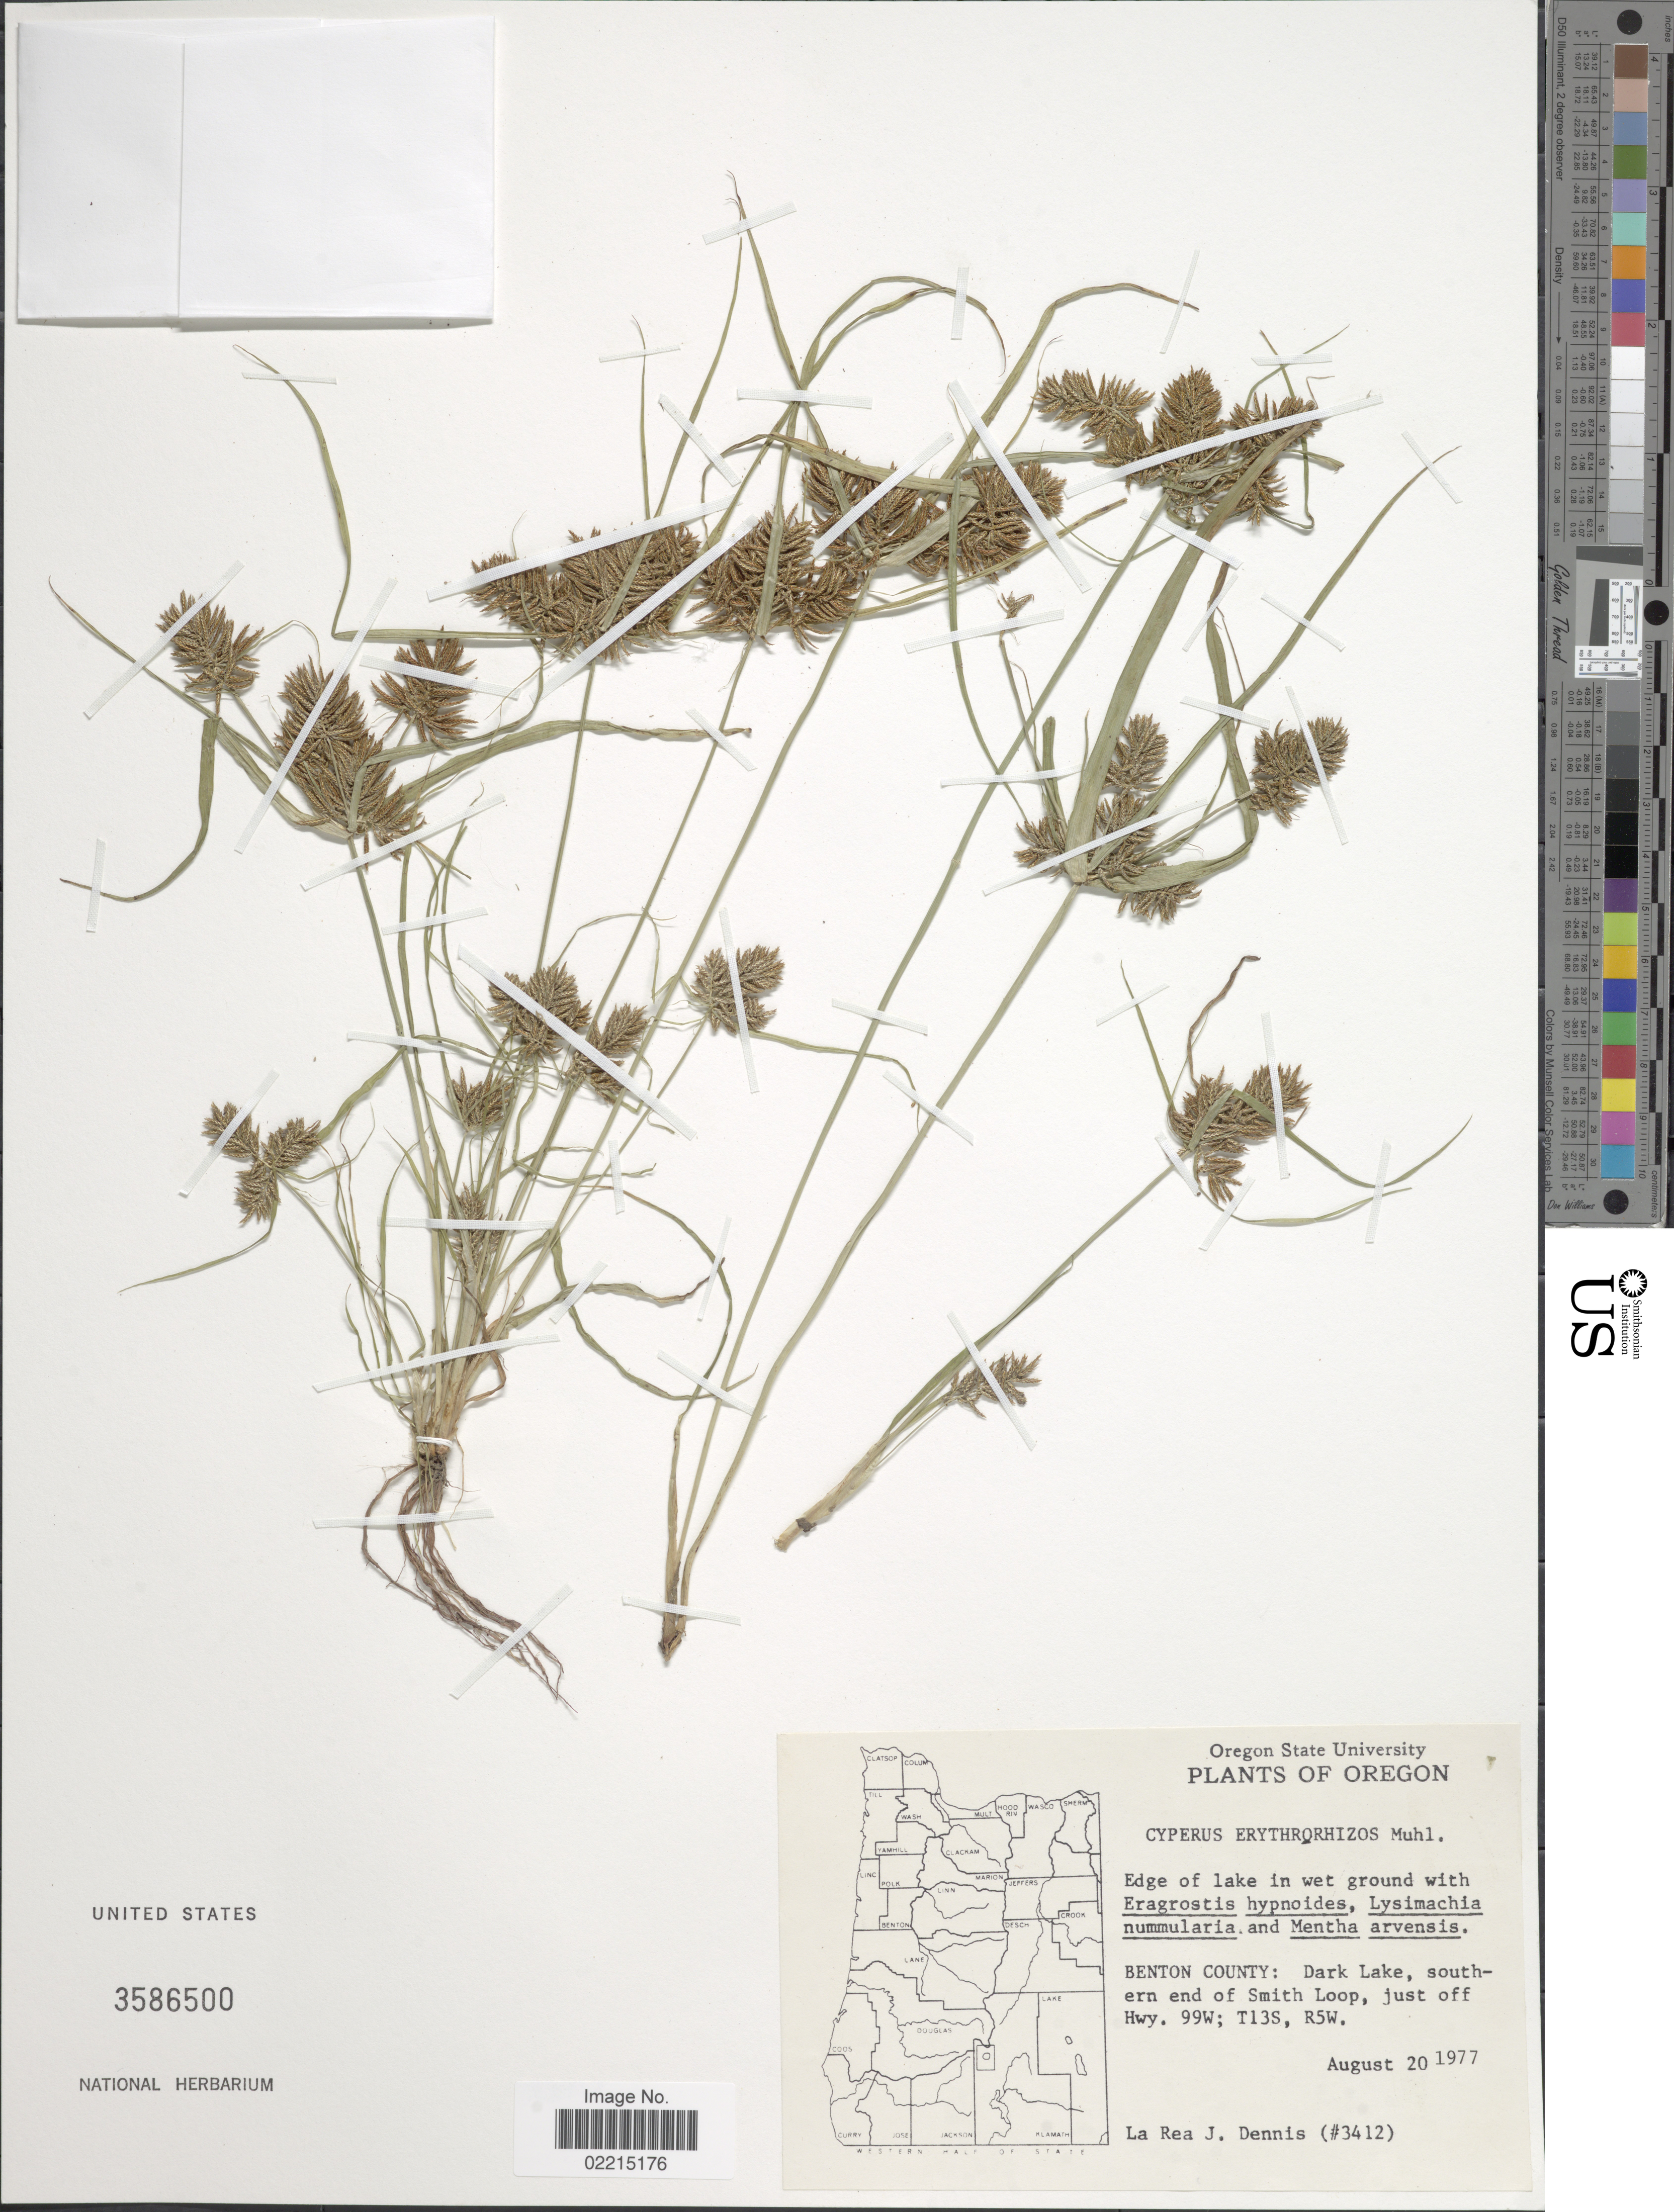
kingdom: Plantae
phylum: Tracheophyta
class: Liliopsida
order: Poales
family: Cyperaceae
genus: Cyperus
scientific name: Cyperus erythrorhizos Muhl.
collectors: L. Dennis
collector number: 3412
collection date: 1977-08-20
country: United States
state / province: Oregon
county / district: Benton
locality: Benton County: Dark Lake, southern end of Smith Loop, just off Hwy, 99W; T13S, R5W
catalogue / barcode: US 3586500